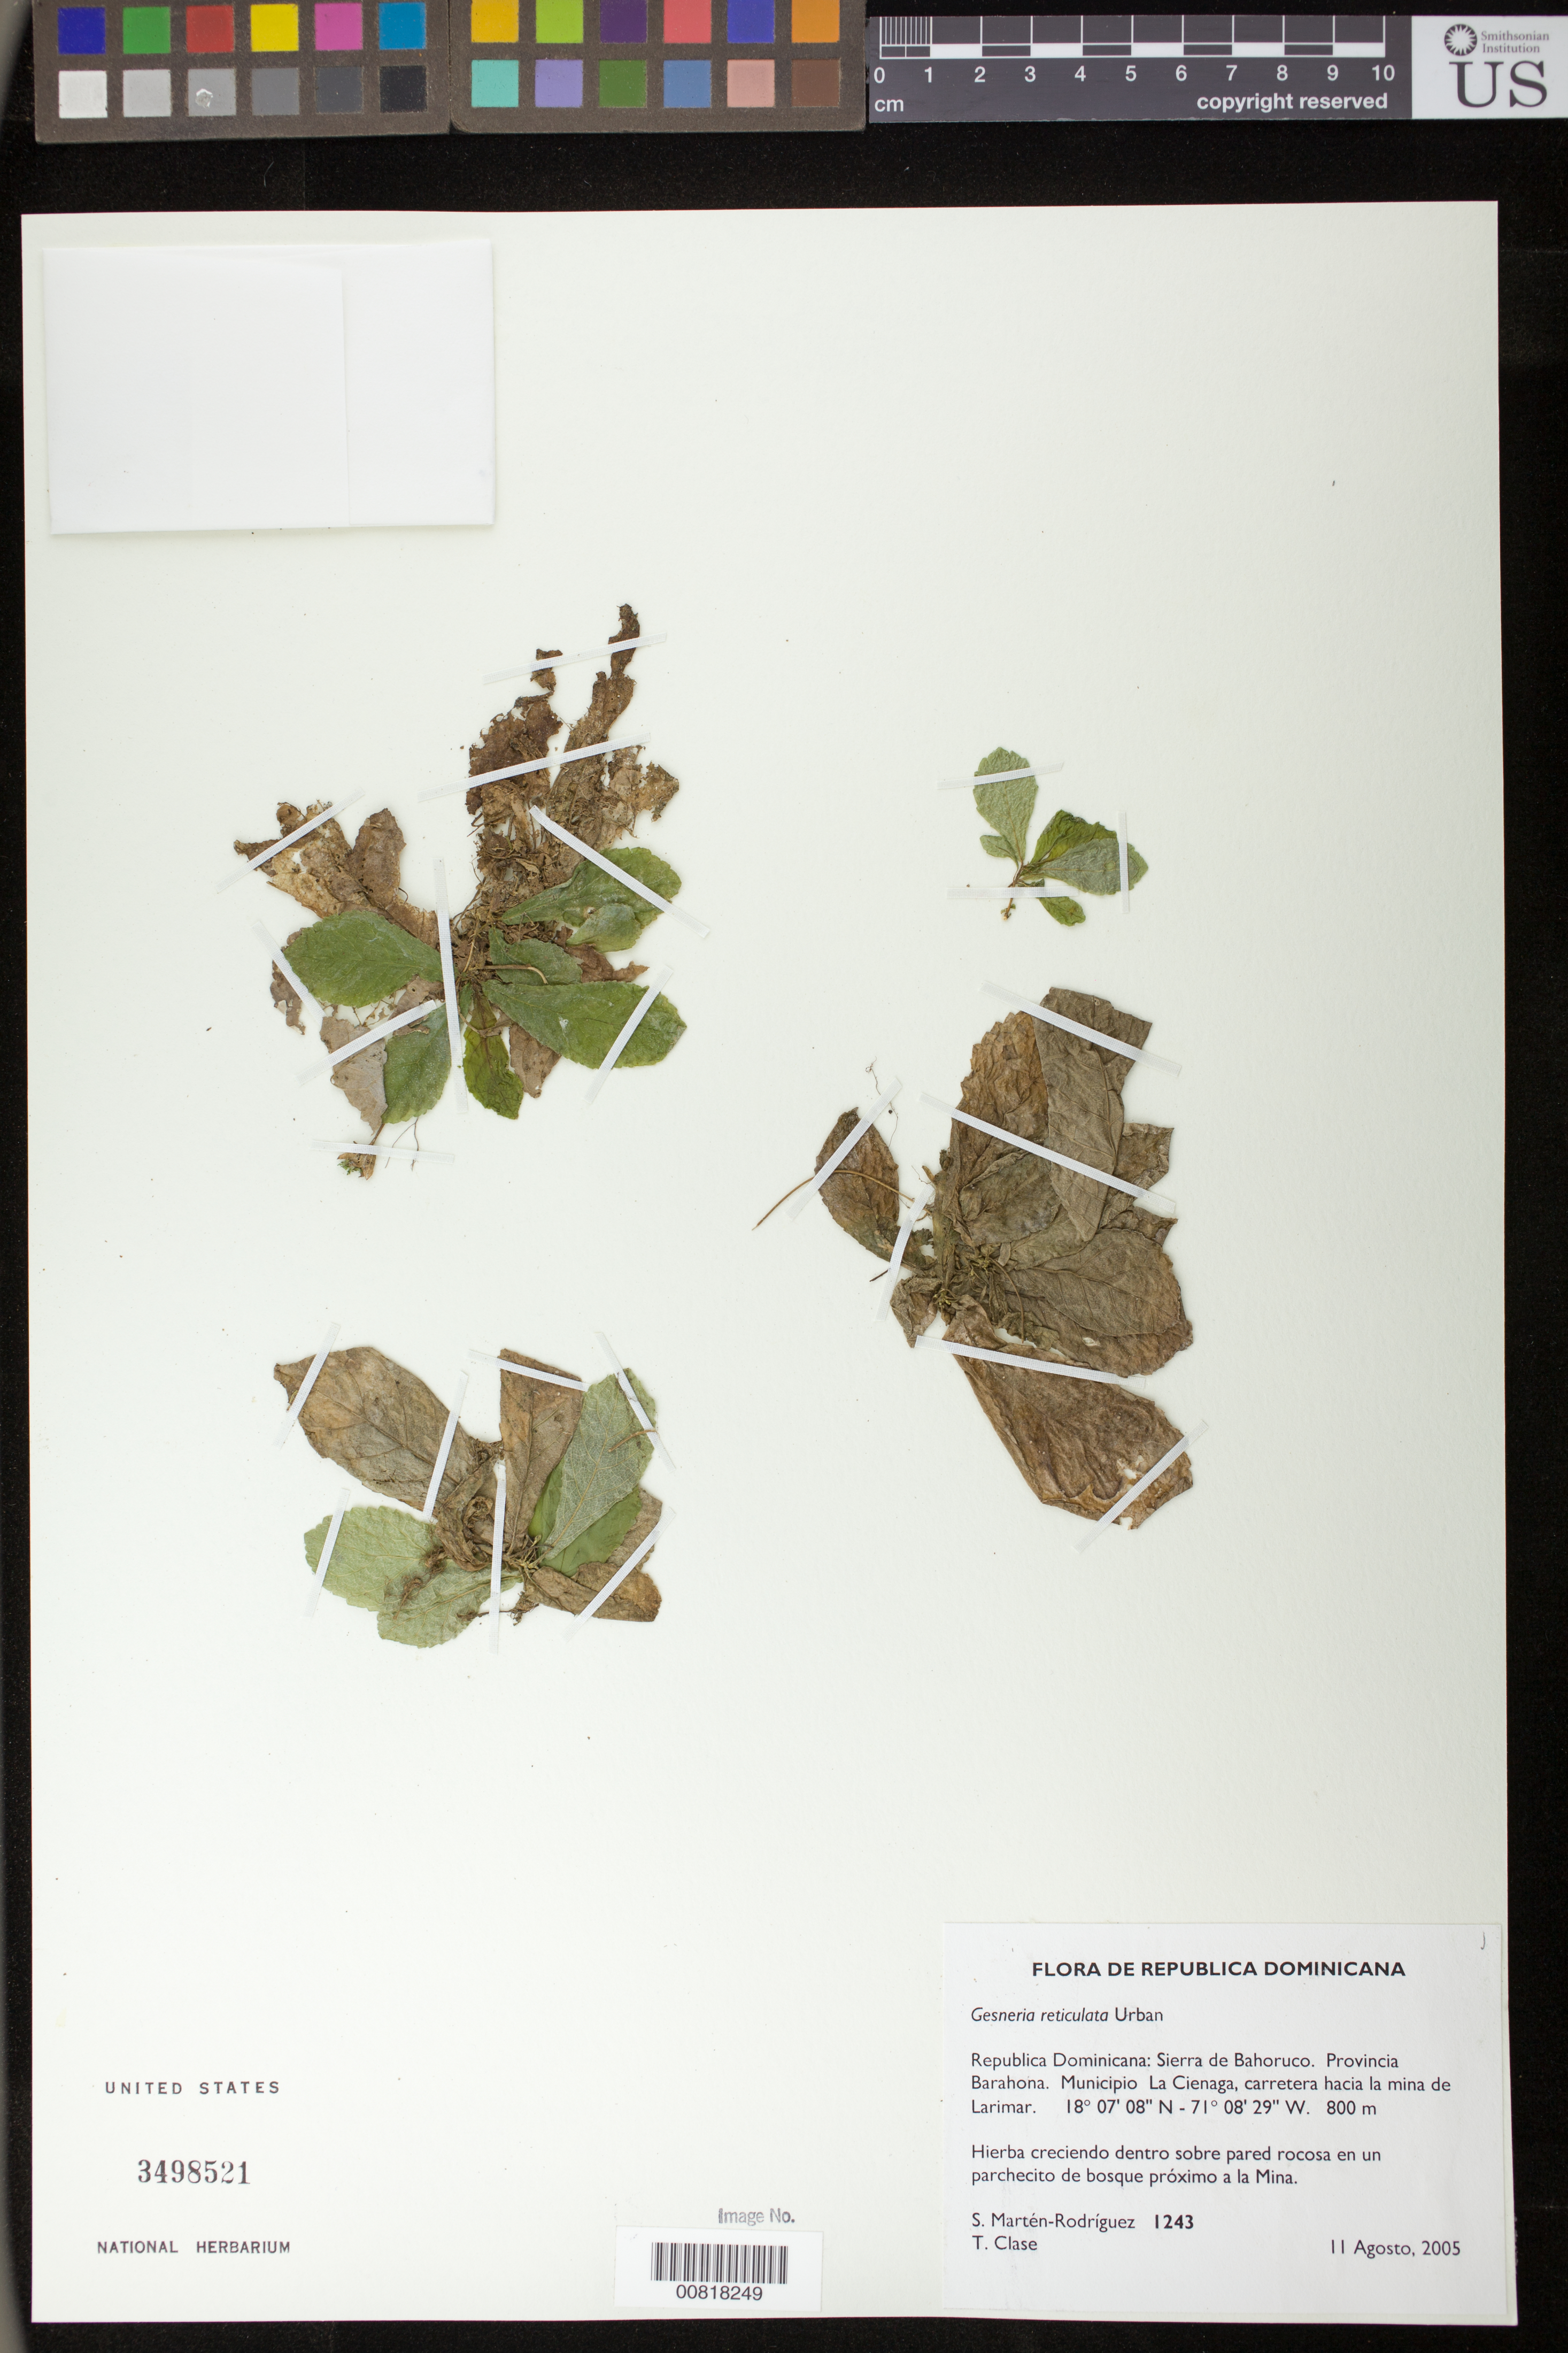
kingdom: Plantae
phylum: Tracheophyta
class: Magnoliopsida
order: Lamiales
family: Gesneriaceae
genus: Gesneria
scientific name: Gesneria reticulata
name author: (Griseb.) Urb.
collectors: S. Martén-Rodríguez & T. Clase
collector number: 1243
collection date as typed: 11 Aug 2005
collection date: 2005-08-11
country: Dominican Republic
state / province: Barahona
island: Hispaniola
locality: Republica Dominicana: Sierra de Bahoruco. Provincia Barahona. Municipio La Cienaga, carretera hacia la mina de Larimar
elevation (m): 800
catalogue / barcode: US 3498521